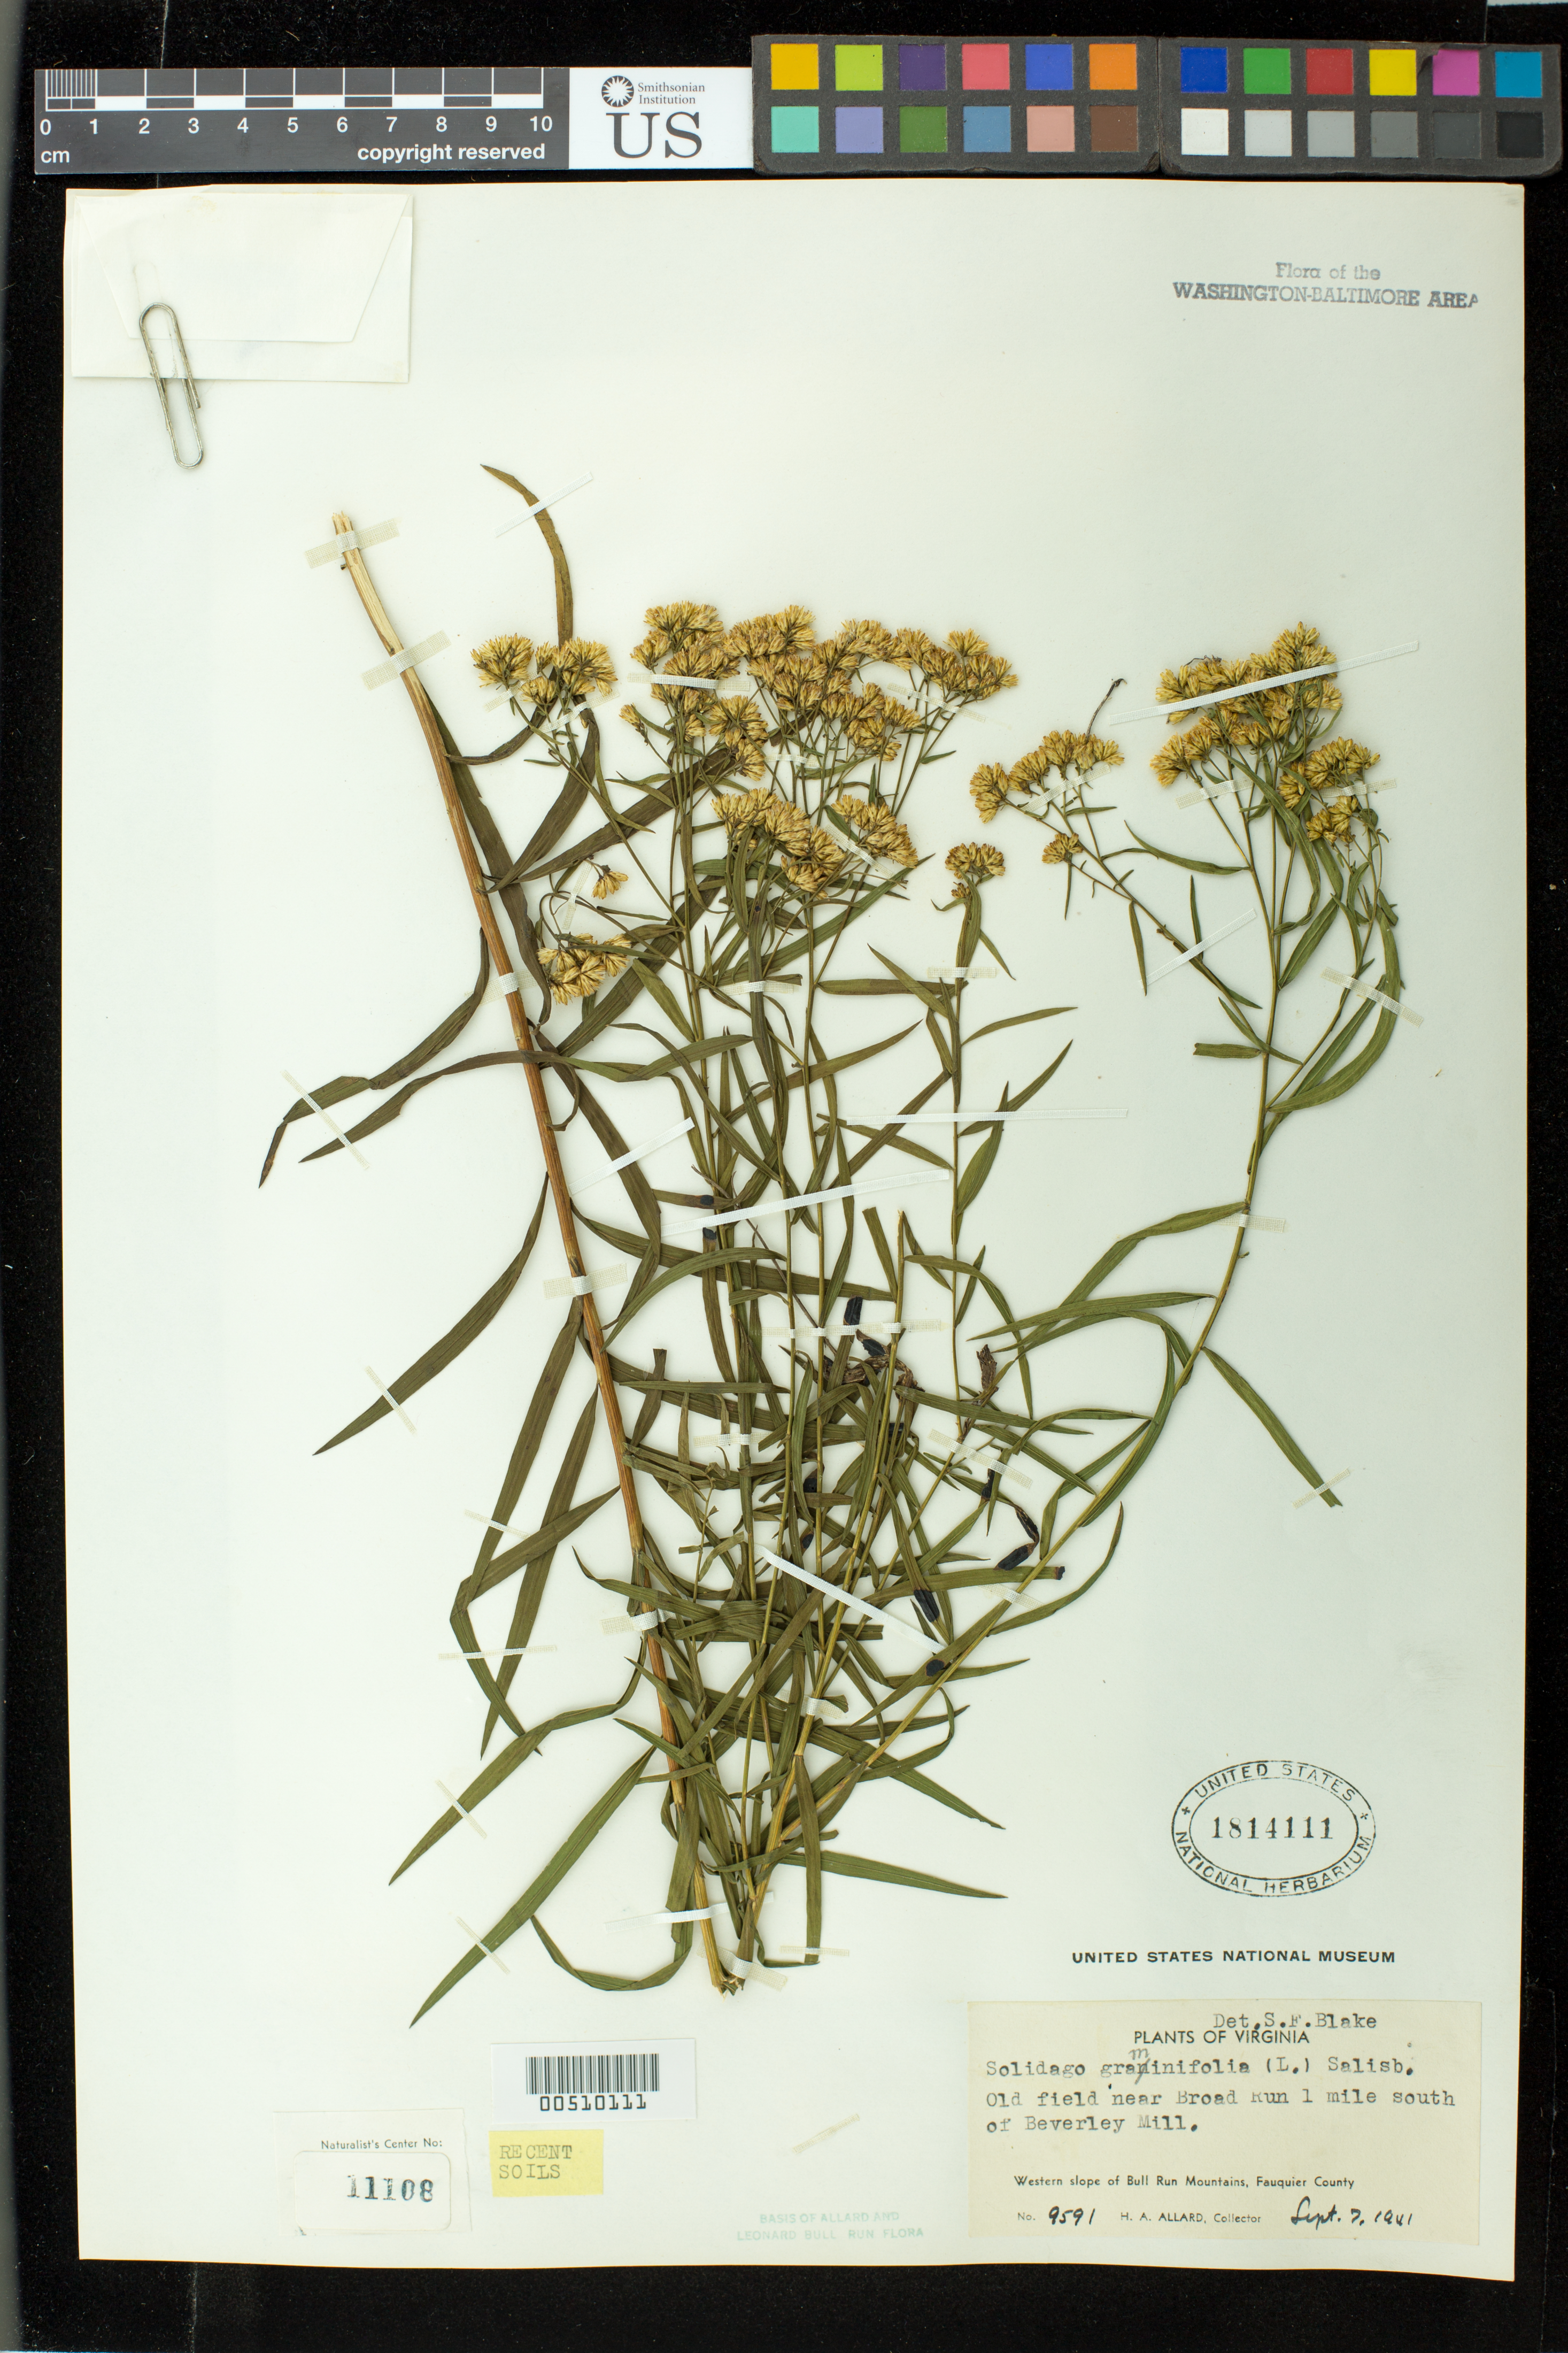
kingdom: Plantae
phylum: Tracheophyta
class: Magnoliopsida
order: Asterales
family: Asteraceae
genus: Euthamia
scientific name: Euthamia lanceolata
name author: (L.) G.L. Nesom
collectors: H. A. Allard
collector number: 9591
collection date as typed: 07 Sep 1941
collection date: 1941-09-07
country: United States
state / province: Virginia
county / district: Fauquier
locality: Bull Run Mts., Broad Run 1 mi. S of Beverley Mill Bull Run Mts.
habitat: old field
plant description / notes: Specimens returned from Naturalist Center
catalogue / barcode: US 1814111